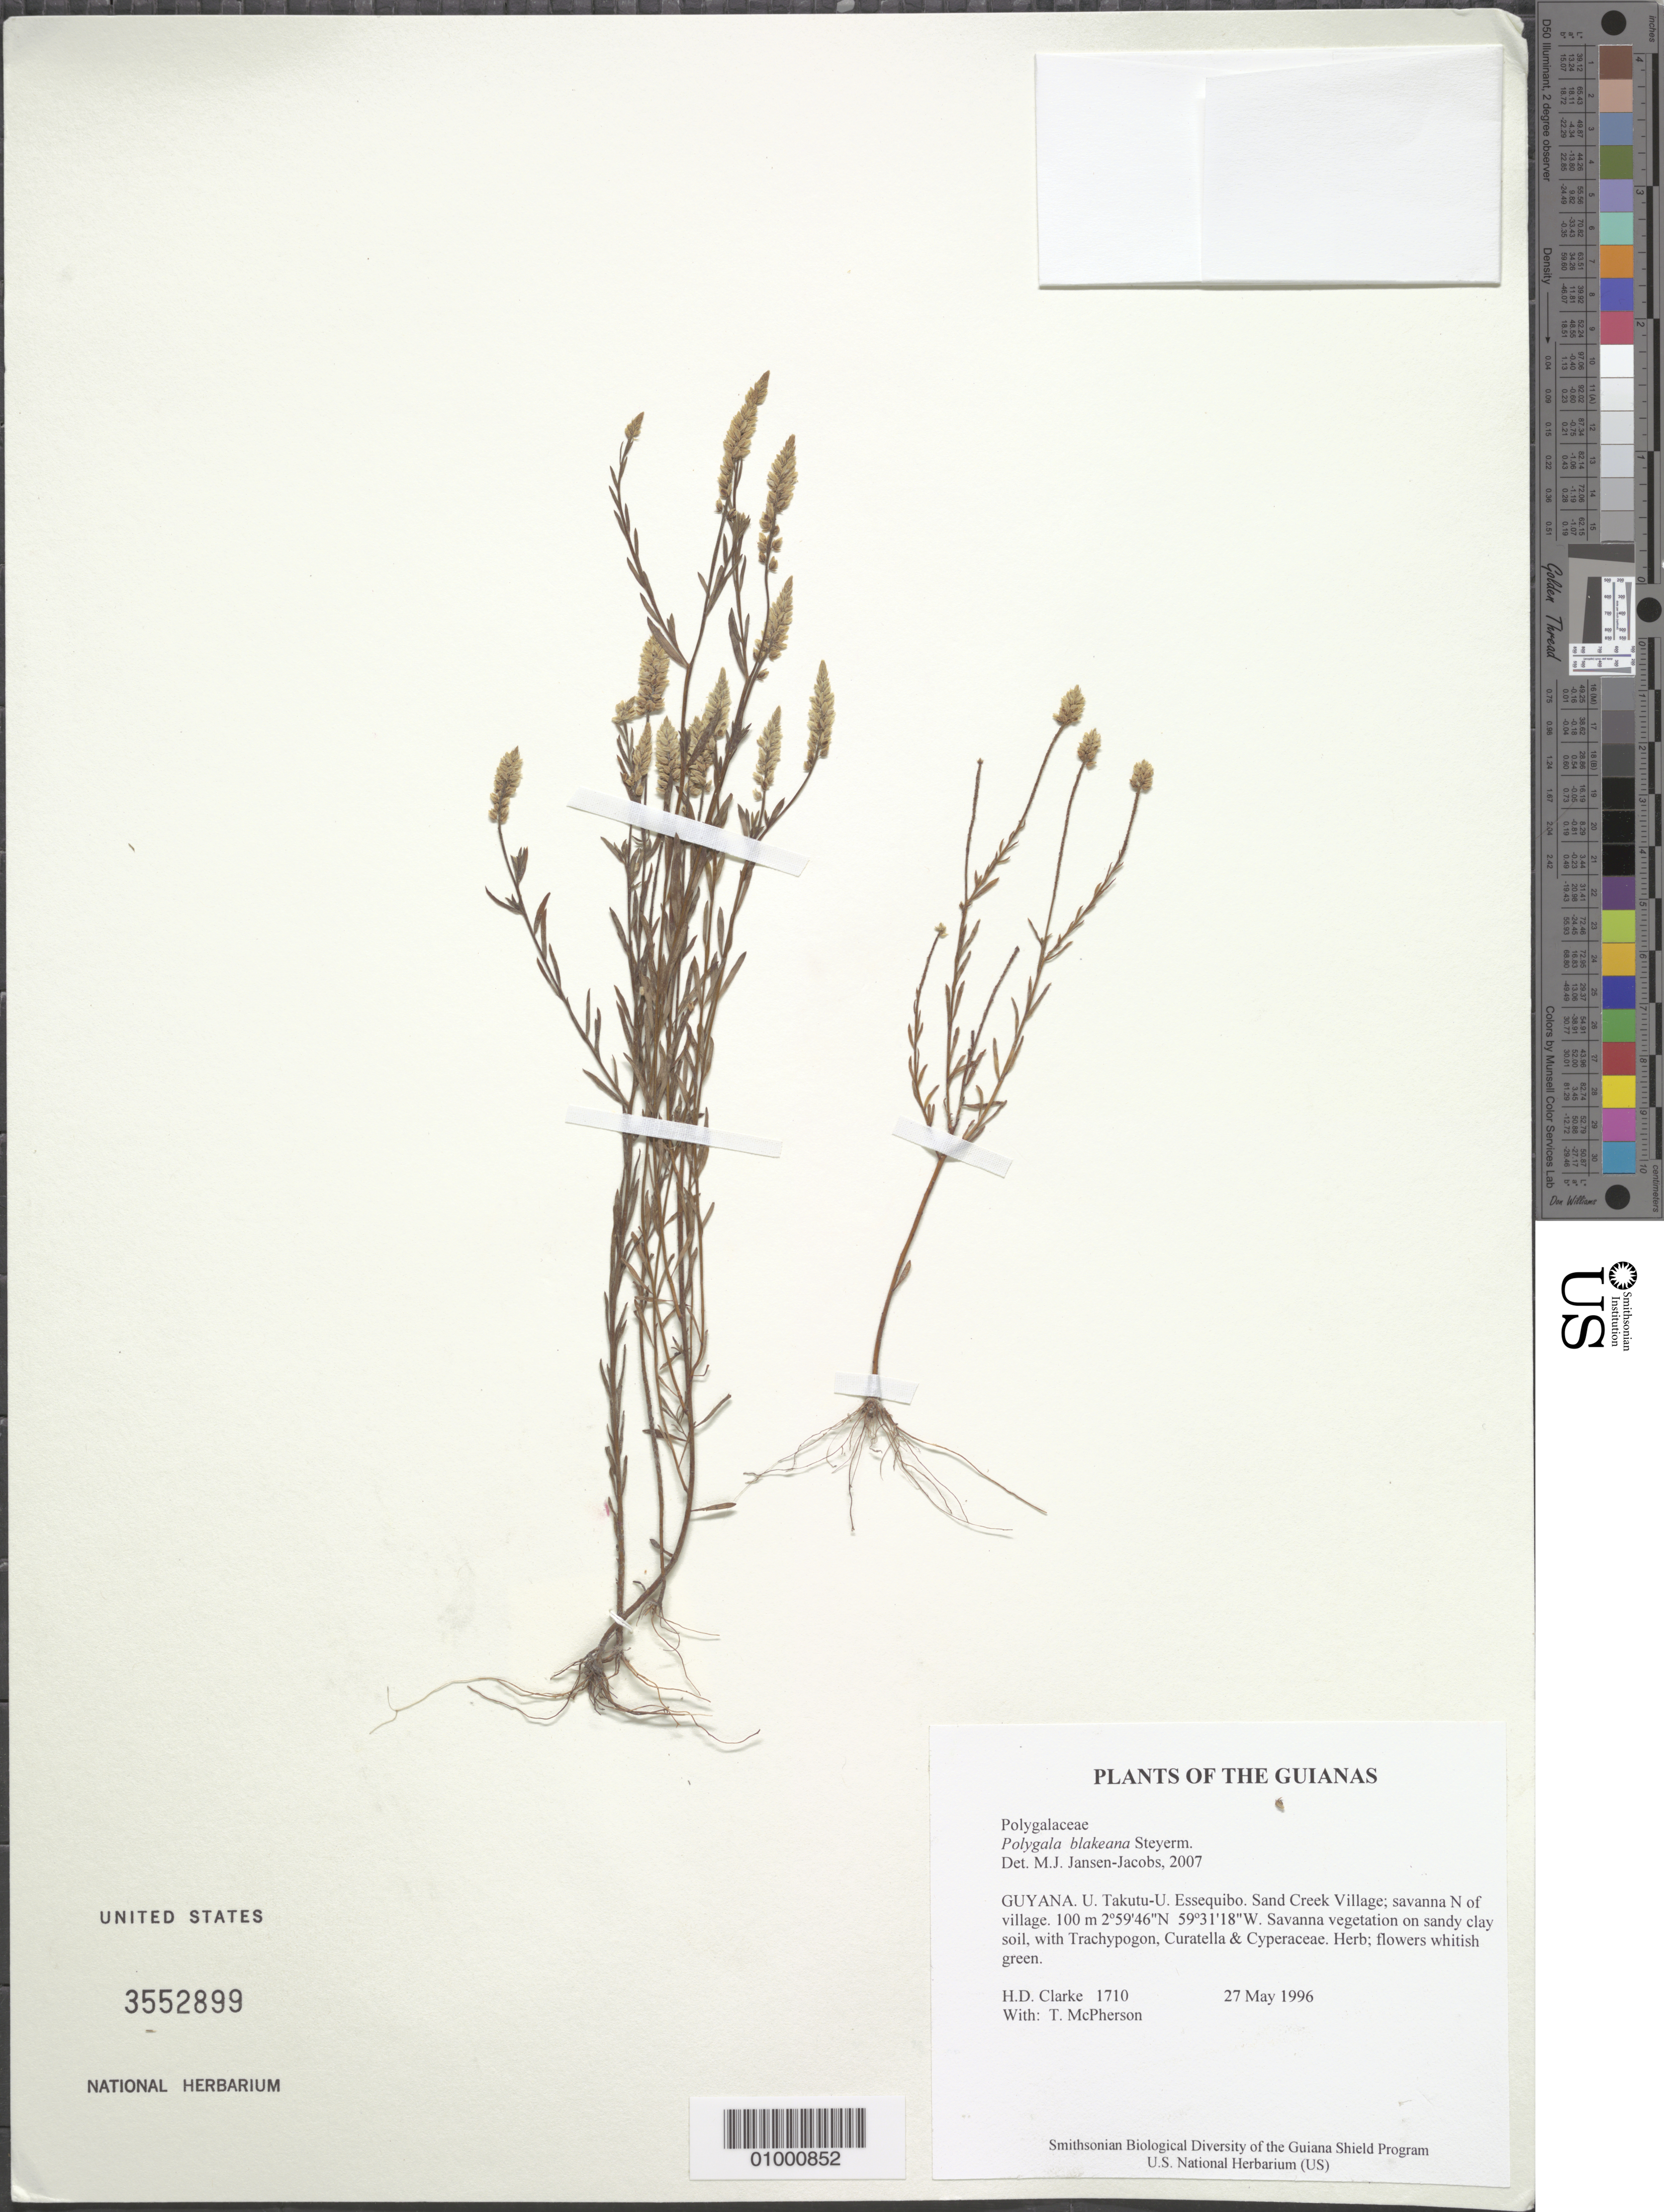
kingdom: Plantae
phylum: Tracheophyta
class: Magnoliopsida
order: Fabales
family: Polygalaceae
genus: Polygala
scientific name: Polygala blakeana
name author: Steyerm.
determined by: Jansen-Jacobs, M. J., (U), Nationaal Herbarium Nederland, Utrecht University branch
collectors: H. D. Clarke & T. McPherson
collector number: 1710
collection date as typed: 27 May 1996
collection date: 1996-05-27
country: Guyana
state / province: U. Takutu-U. Essequibo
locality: Sand Creek Village; savanna N of village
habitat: Savanna vegetation on sandy clay soil, with Trachypogon, Curatella & Cyperaceae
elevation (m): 100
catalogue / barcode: US 3552899